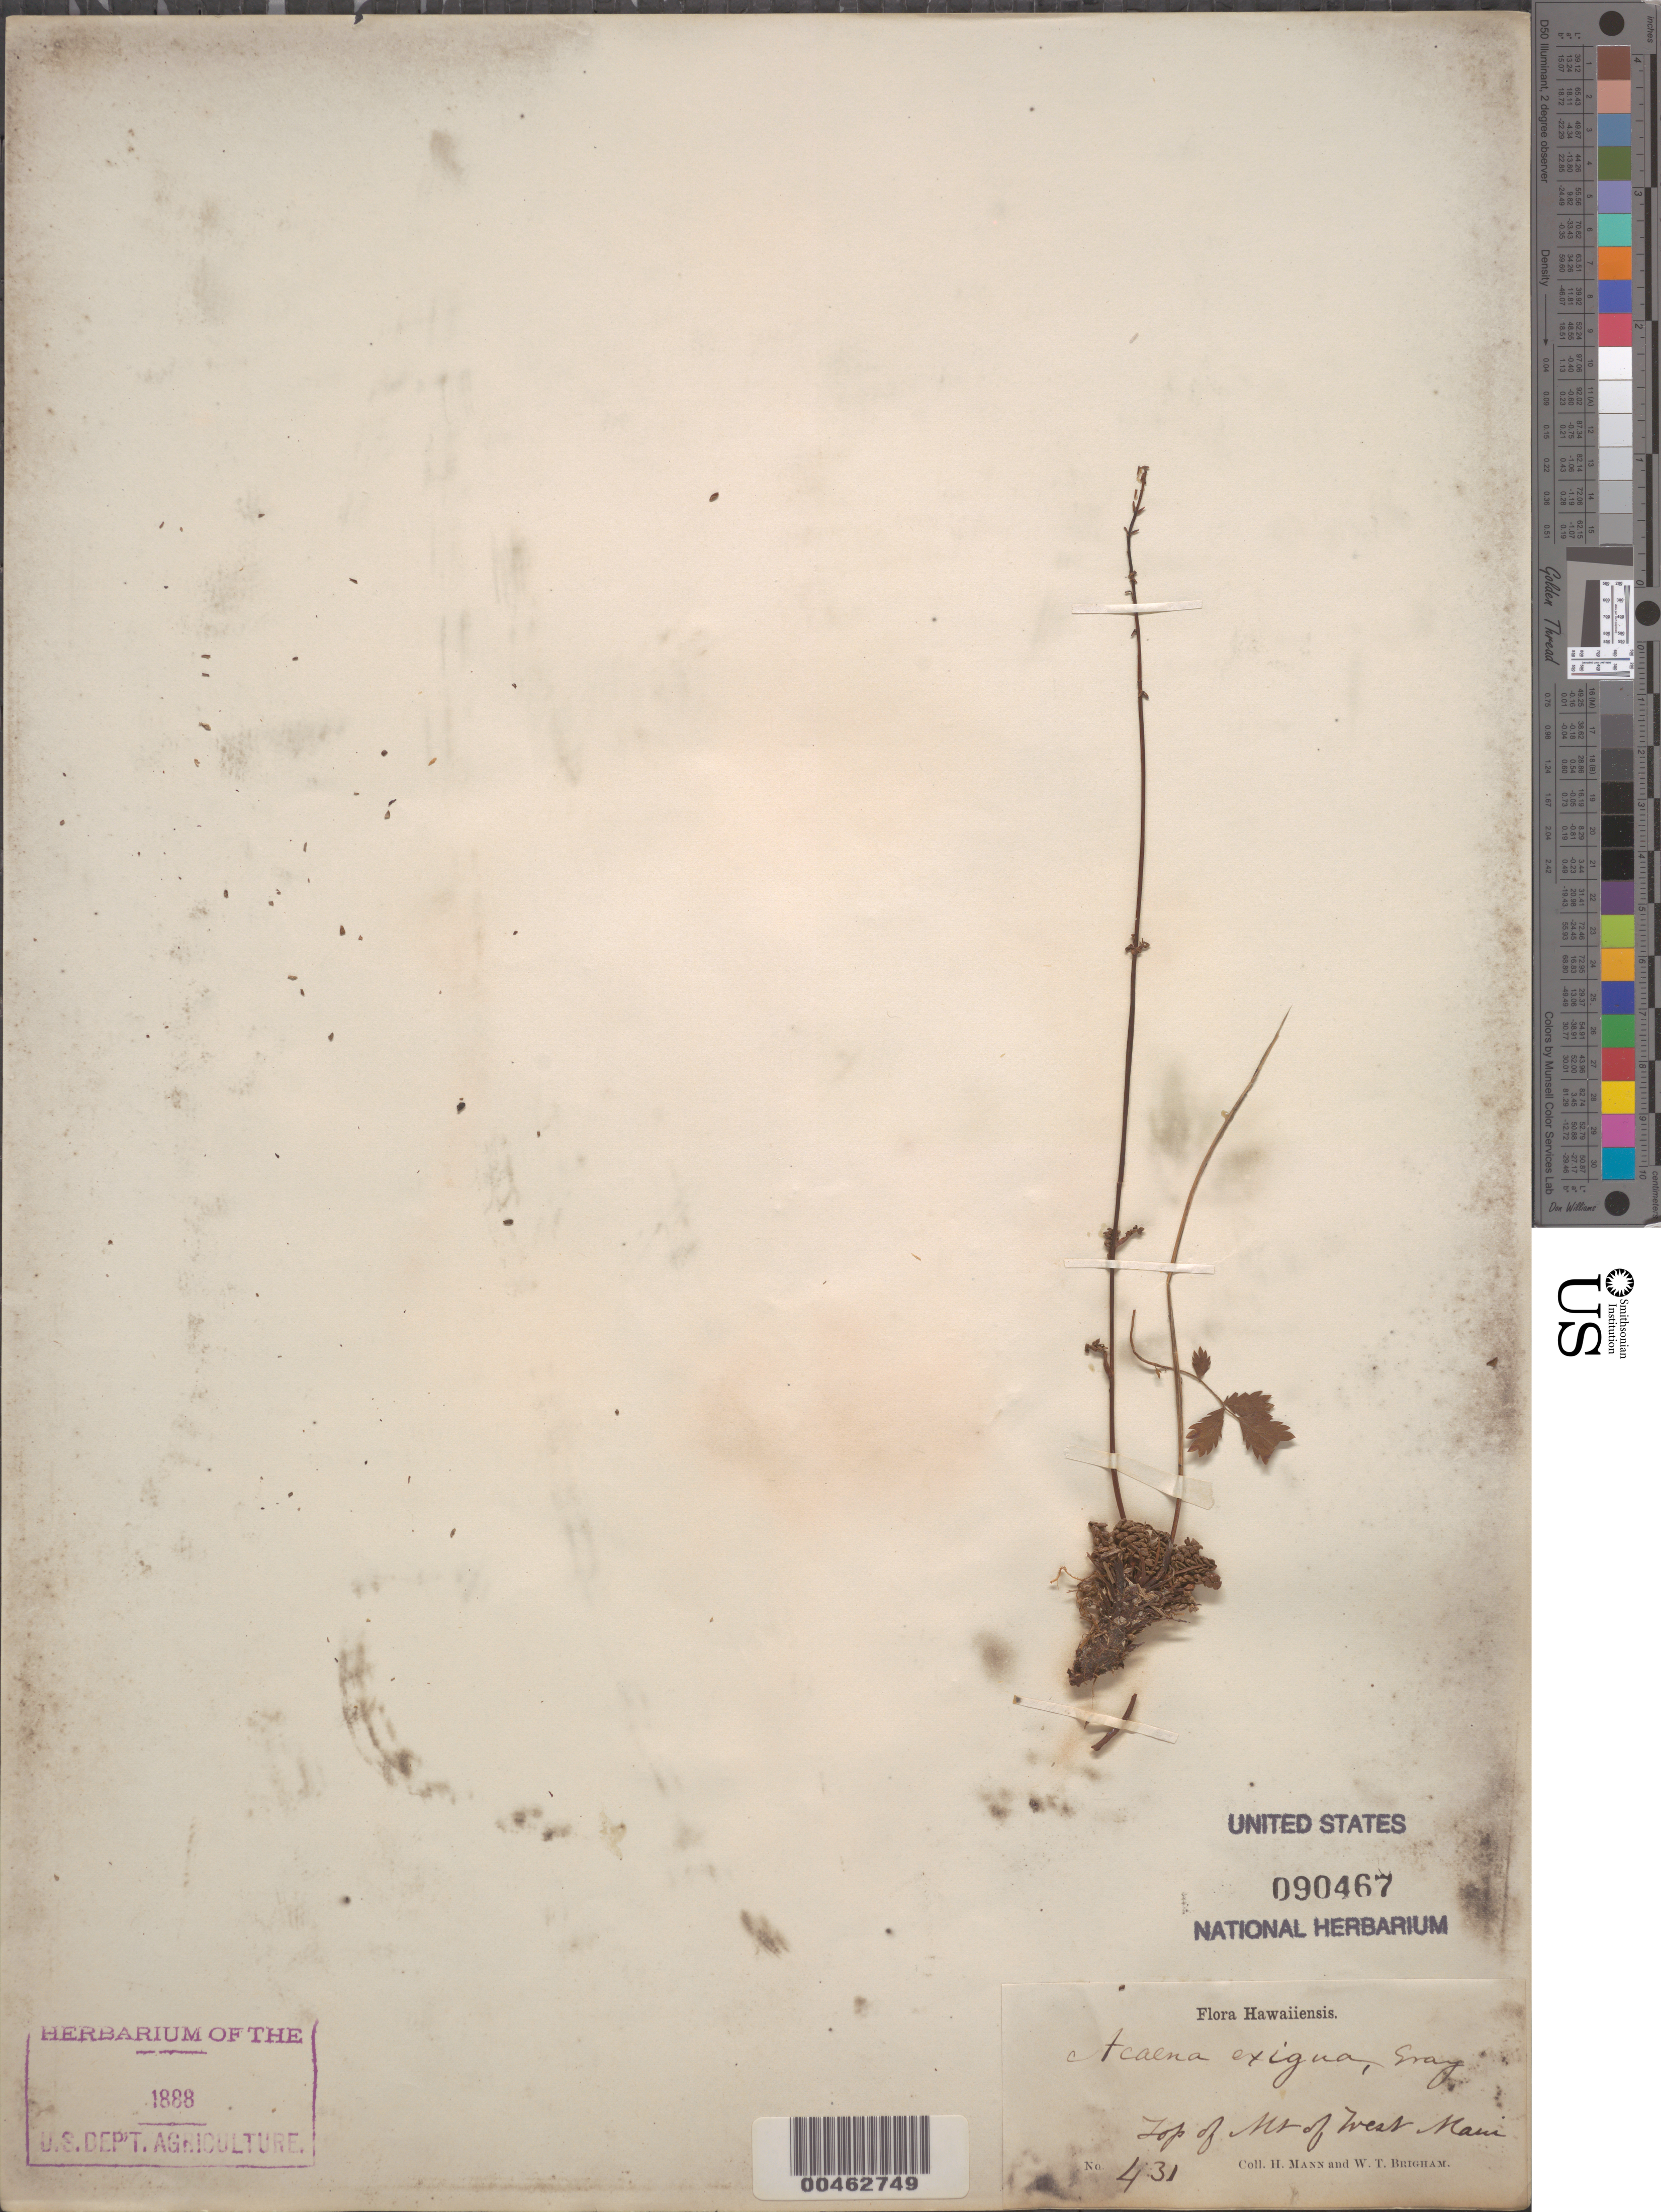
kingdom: Plantae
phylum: Tracheophyta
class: Magnoliopsida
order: Rosales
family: Rosaceae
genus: Acaena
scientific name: Acaena exigua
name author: A. Gray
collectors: H. Mann & W. T. Brigham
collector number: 431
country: United States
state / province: Hawaii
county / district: Maui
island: Maui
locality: Top of Mts of W Maui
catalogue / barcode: US 90467